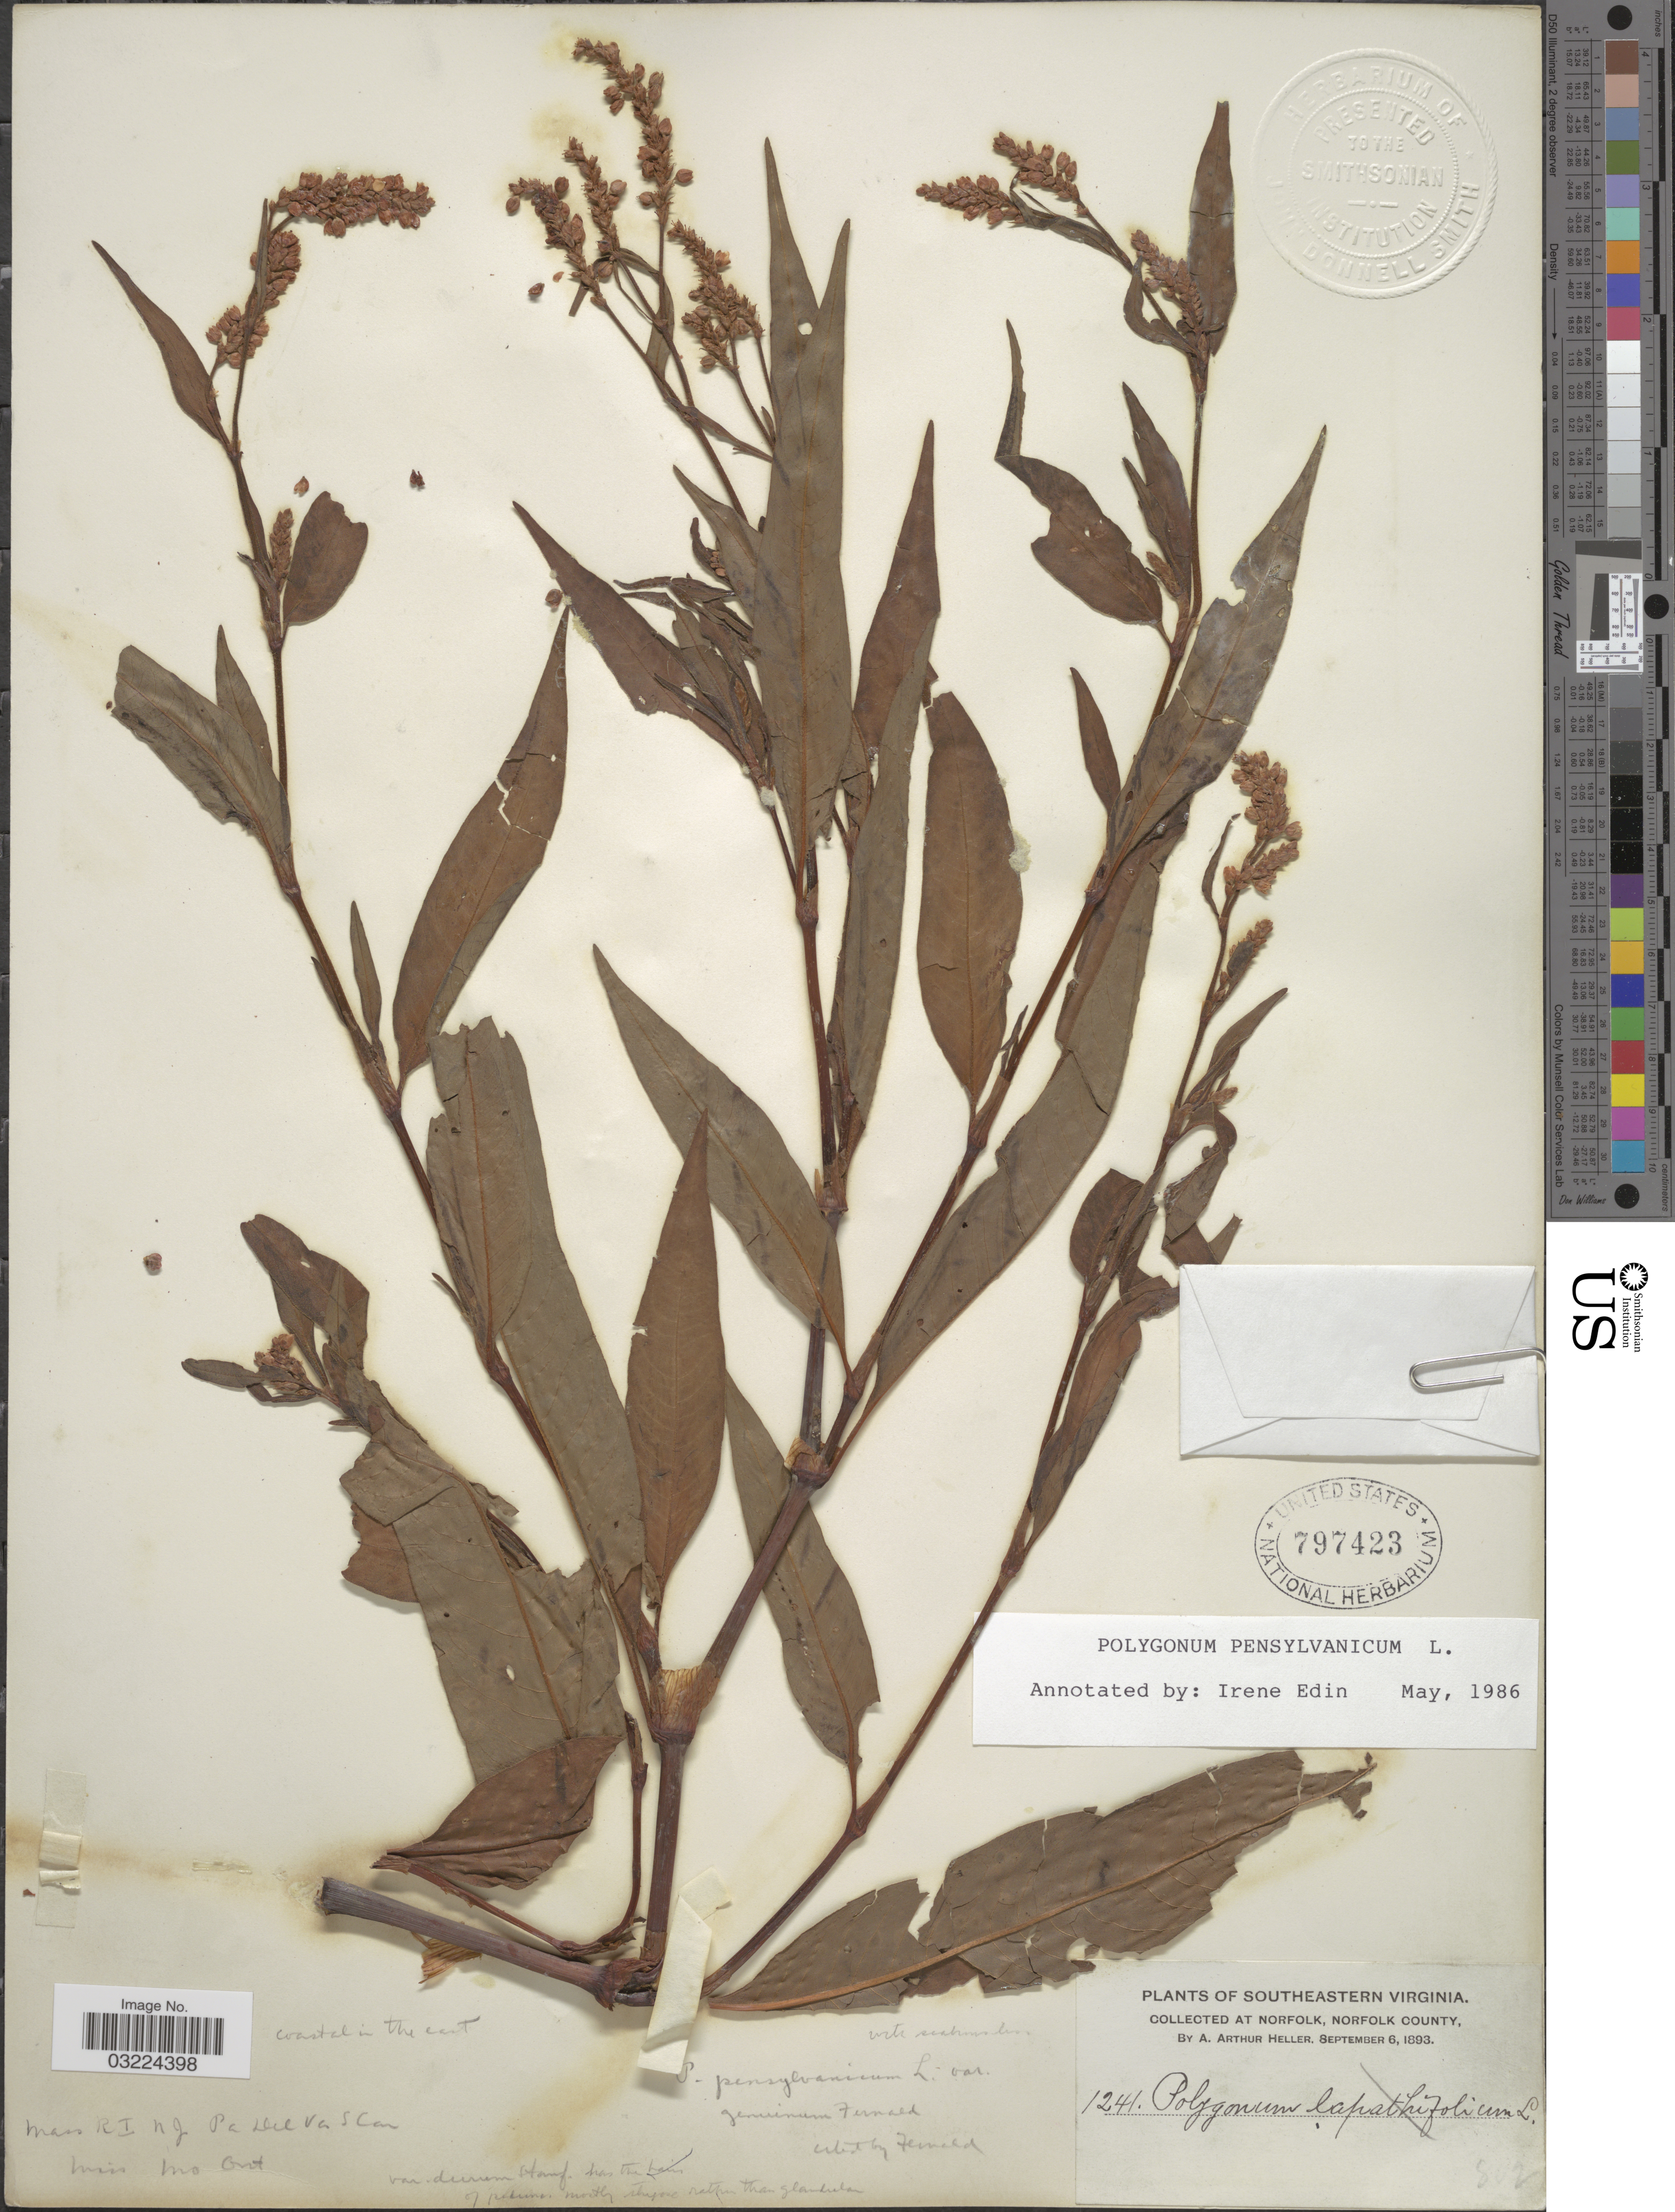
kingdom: Plantae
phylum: Tracheophyta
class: Magnoliopsida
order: Caryophyllales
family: Polygonaceae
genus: Persicaria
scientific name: Persicaria pensylvanica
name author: (L.) M. Gómez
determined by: Atha, D. E.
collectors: A. A. Heller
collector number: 1241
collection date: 1893-09-06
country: United States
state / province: Virginia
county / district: City of Norfolk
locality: Southeastern Virginia. Norfolk, Norfolk County.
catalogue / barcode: US 797423